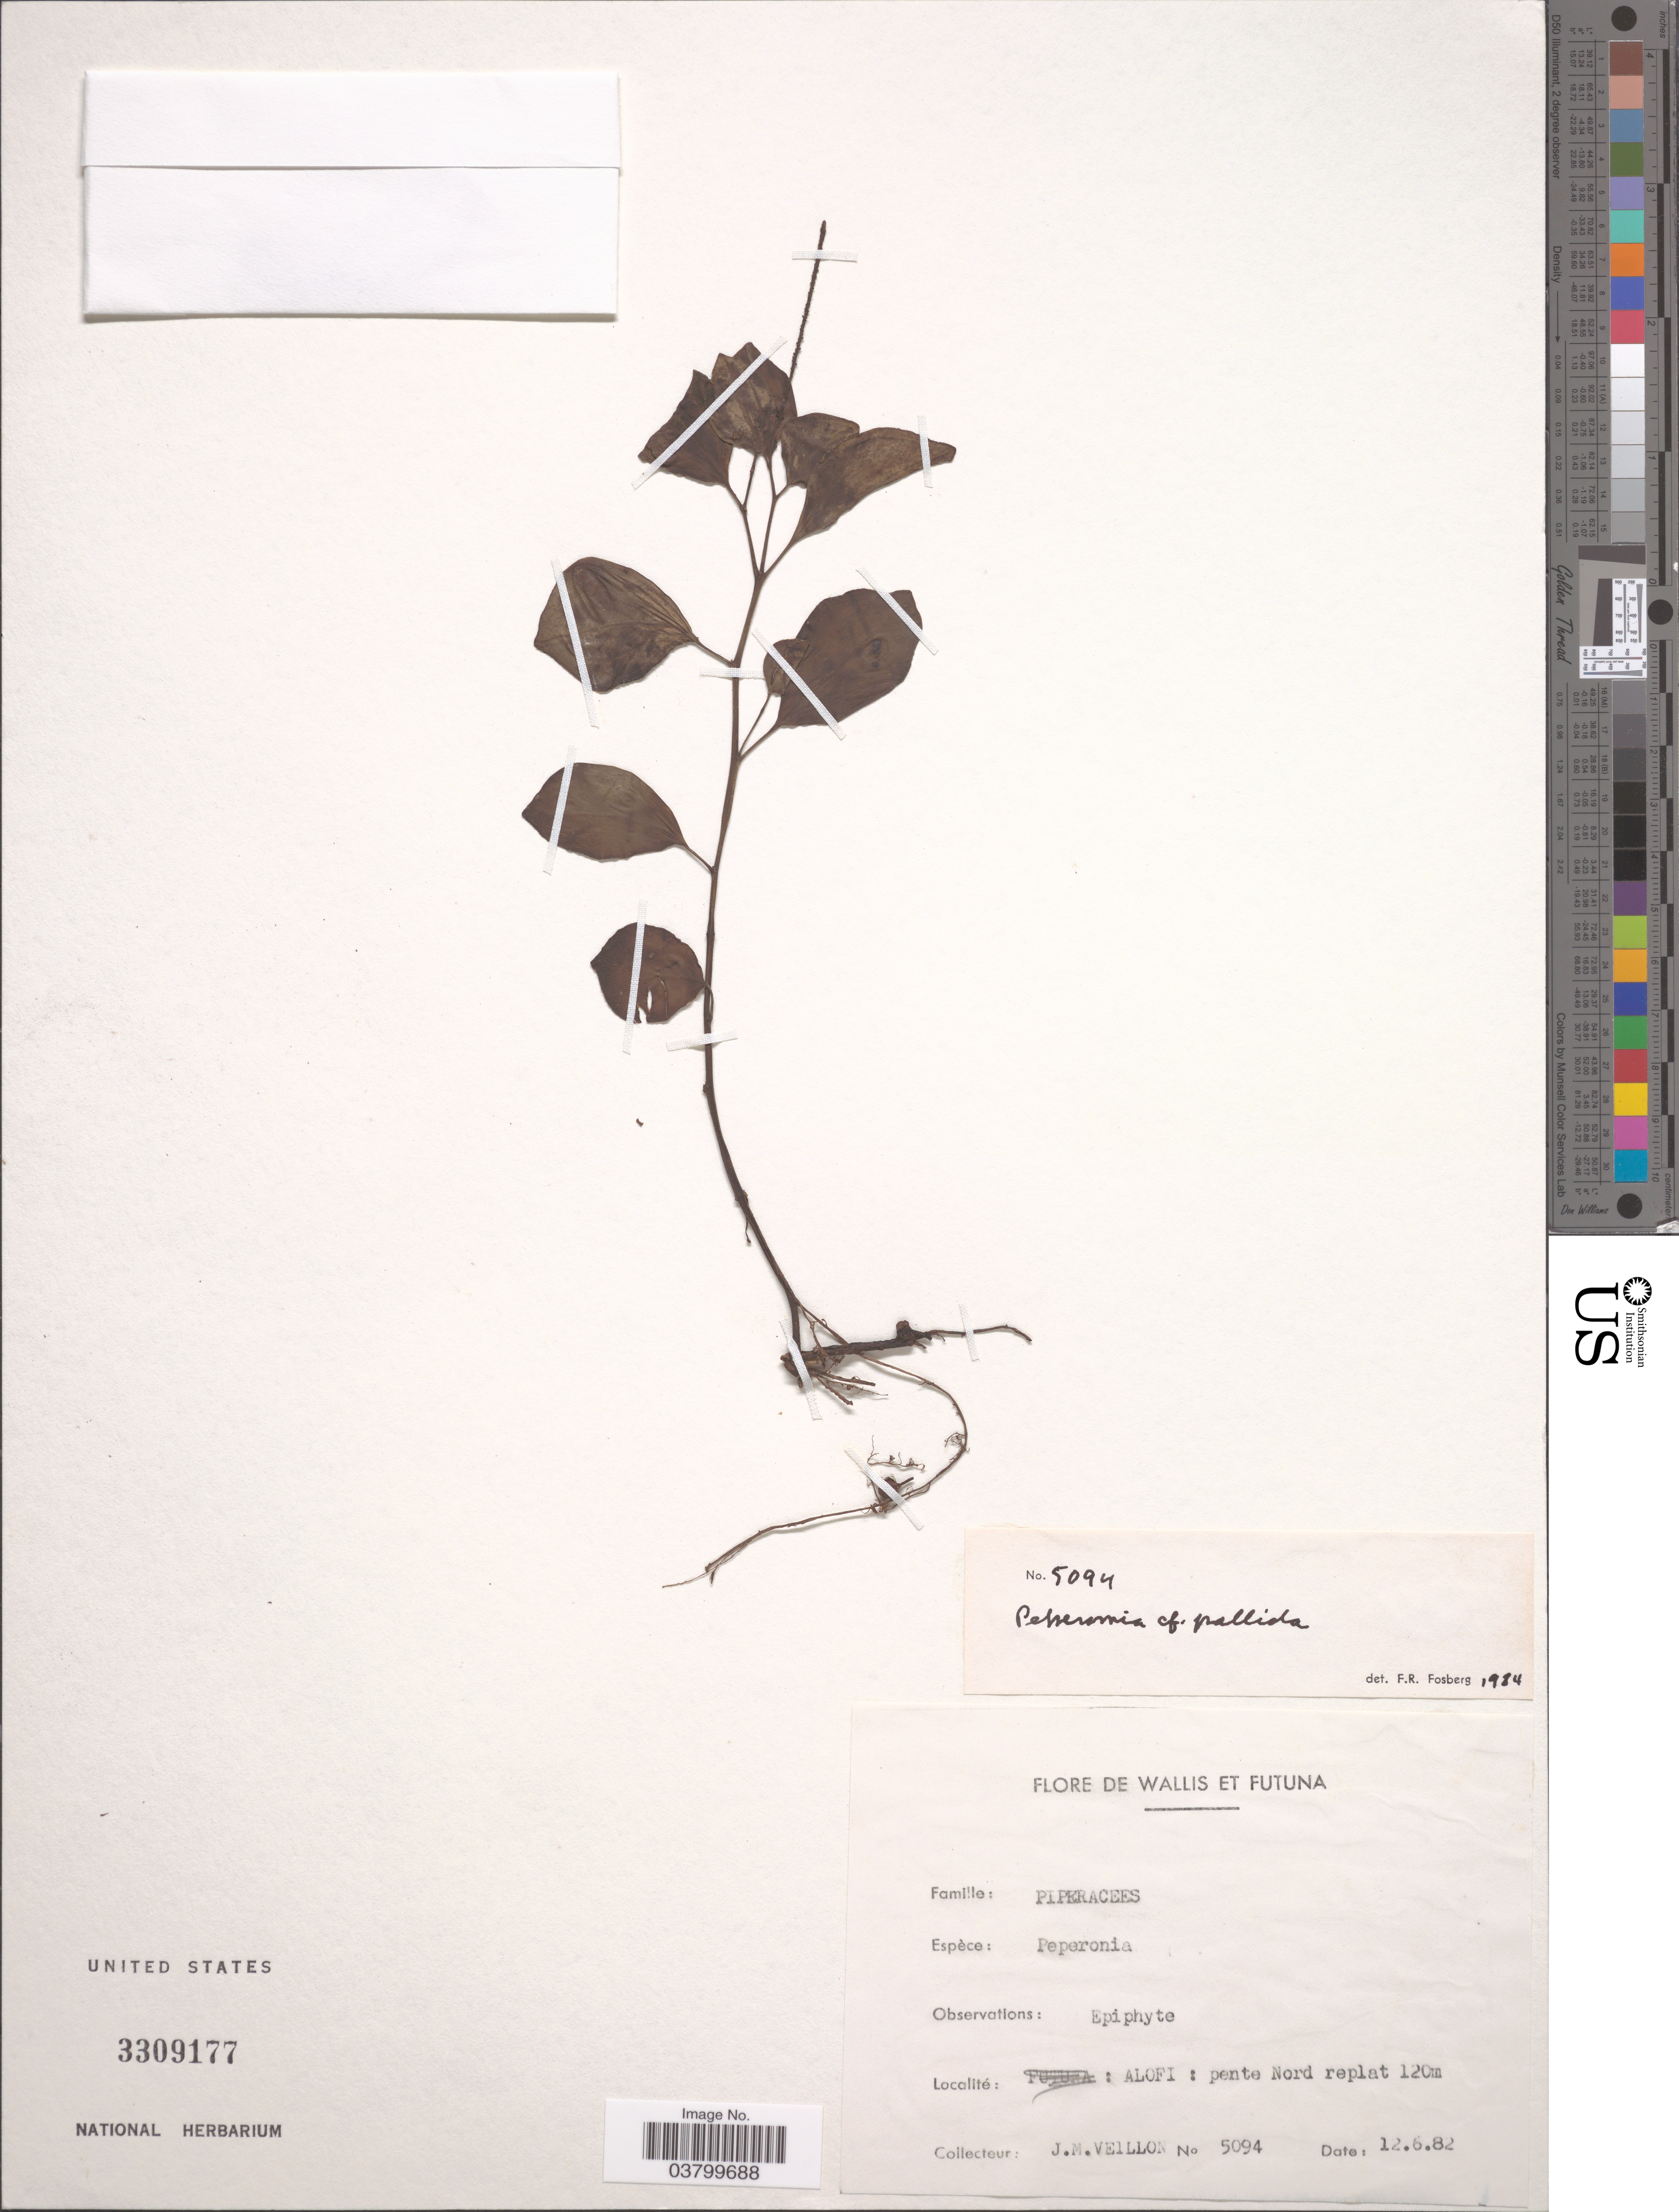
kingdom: Plantae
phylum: Tracheophyta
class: Magnoliopsida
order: Piperales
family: Piperaceae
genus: Peperomia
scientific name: Peperomia pallida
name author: (G. Forst.) Dietr.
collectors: J. Veillon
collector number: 5094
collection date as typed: Transcribed d/m/y: 12/6/82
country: Wallis and Futuna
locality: Alofi: pente Nord replat.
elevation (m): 120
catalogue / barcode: US 3309177